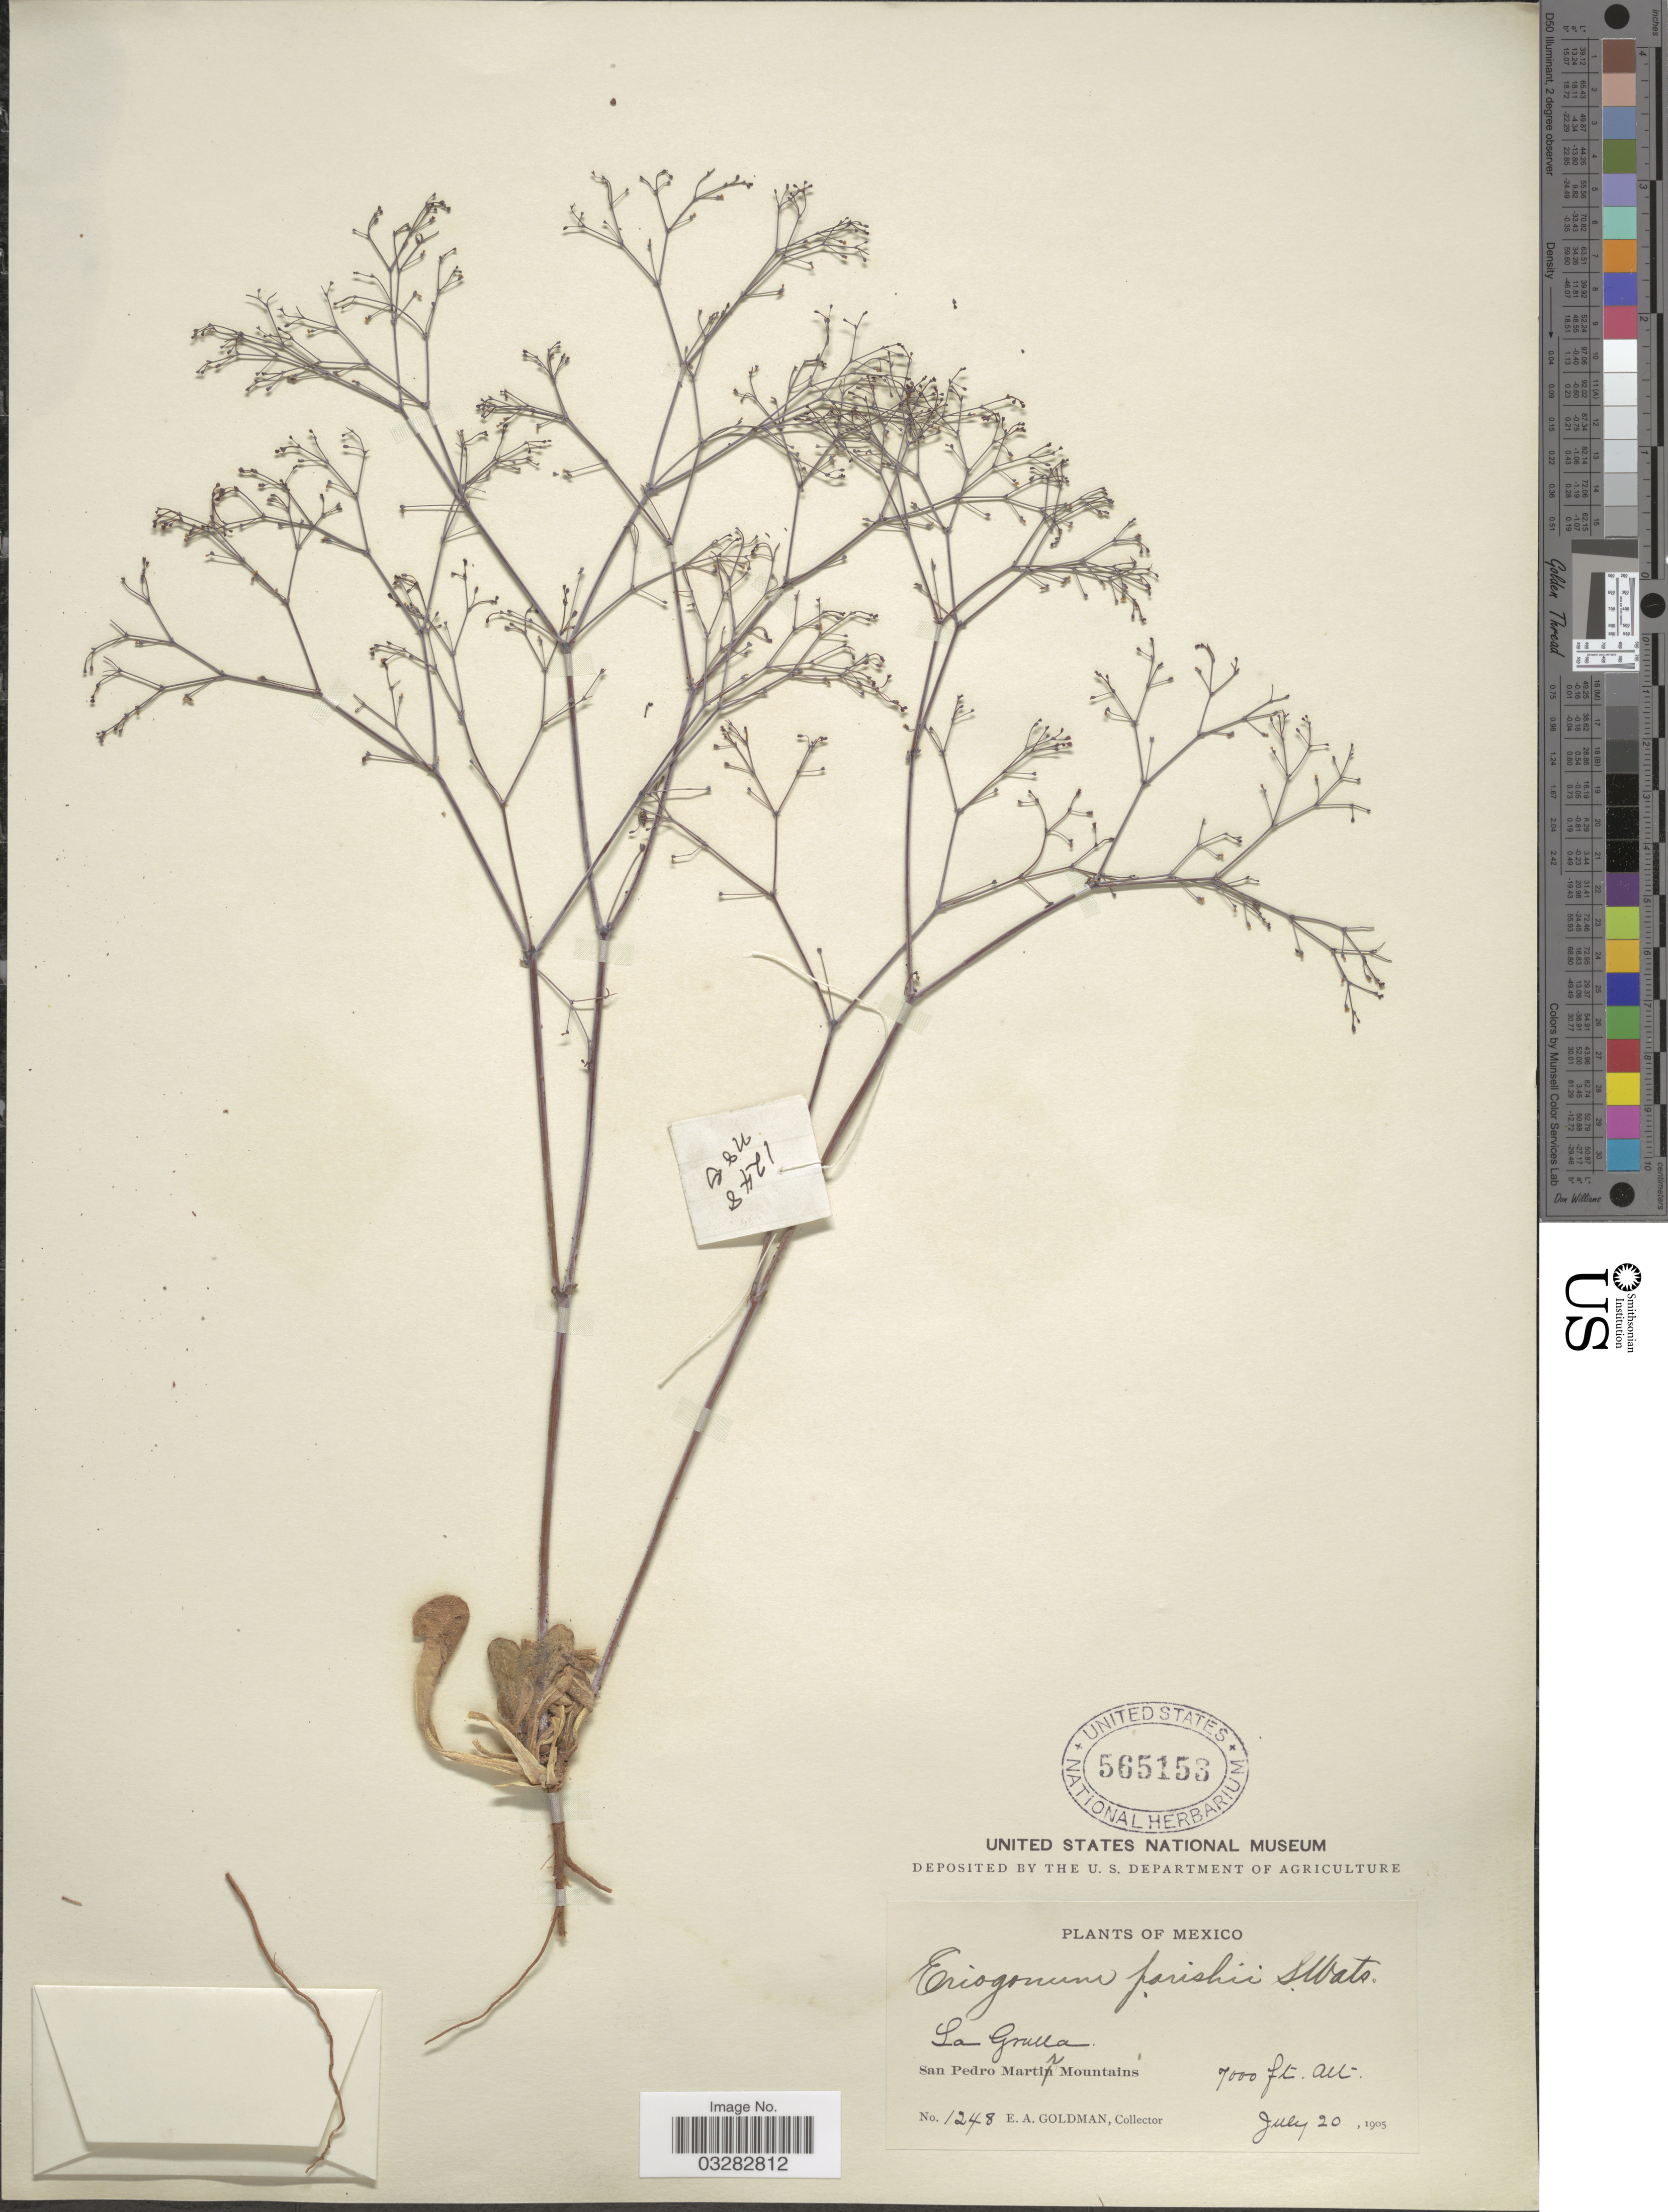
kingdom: Plantae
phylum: Tracheophyta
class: Magnoliopsida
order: Caryophyllales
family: Polygonaceae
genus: Eriogonum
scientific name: Eriogonum parishii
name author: S. Watson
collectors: E. A. Goldman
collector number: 1248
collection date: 1905-07-20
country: Mexico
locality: La Grulla. San Pedro Martir Mountains.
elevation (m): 2134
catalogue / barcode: US 565153